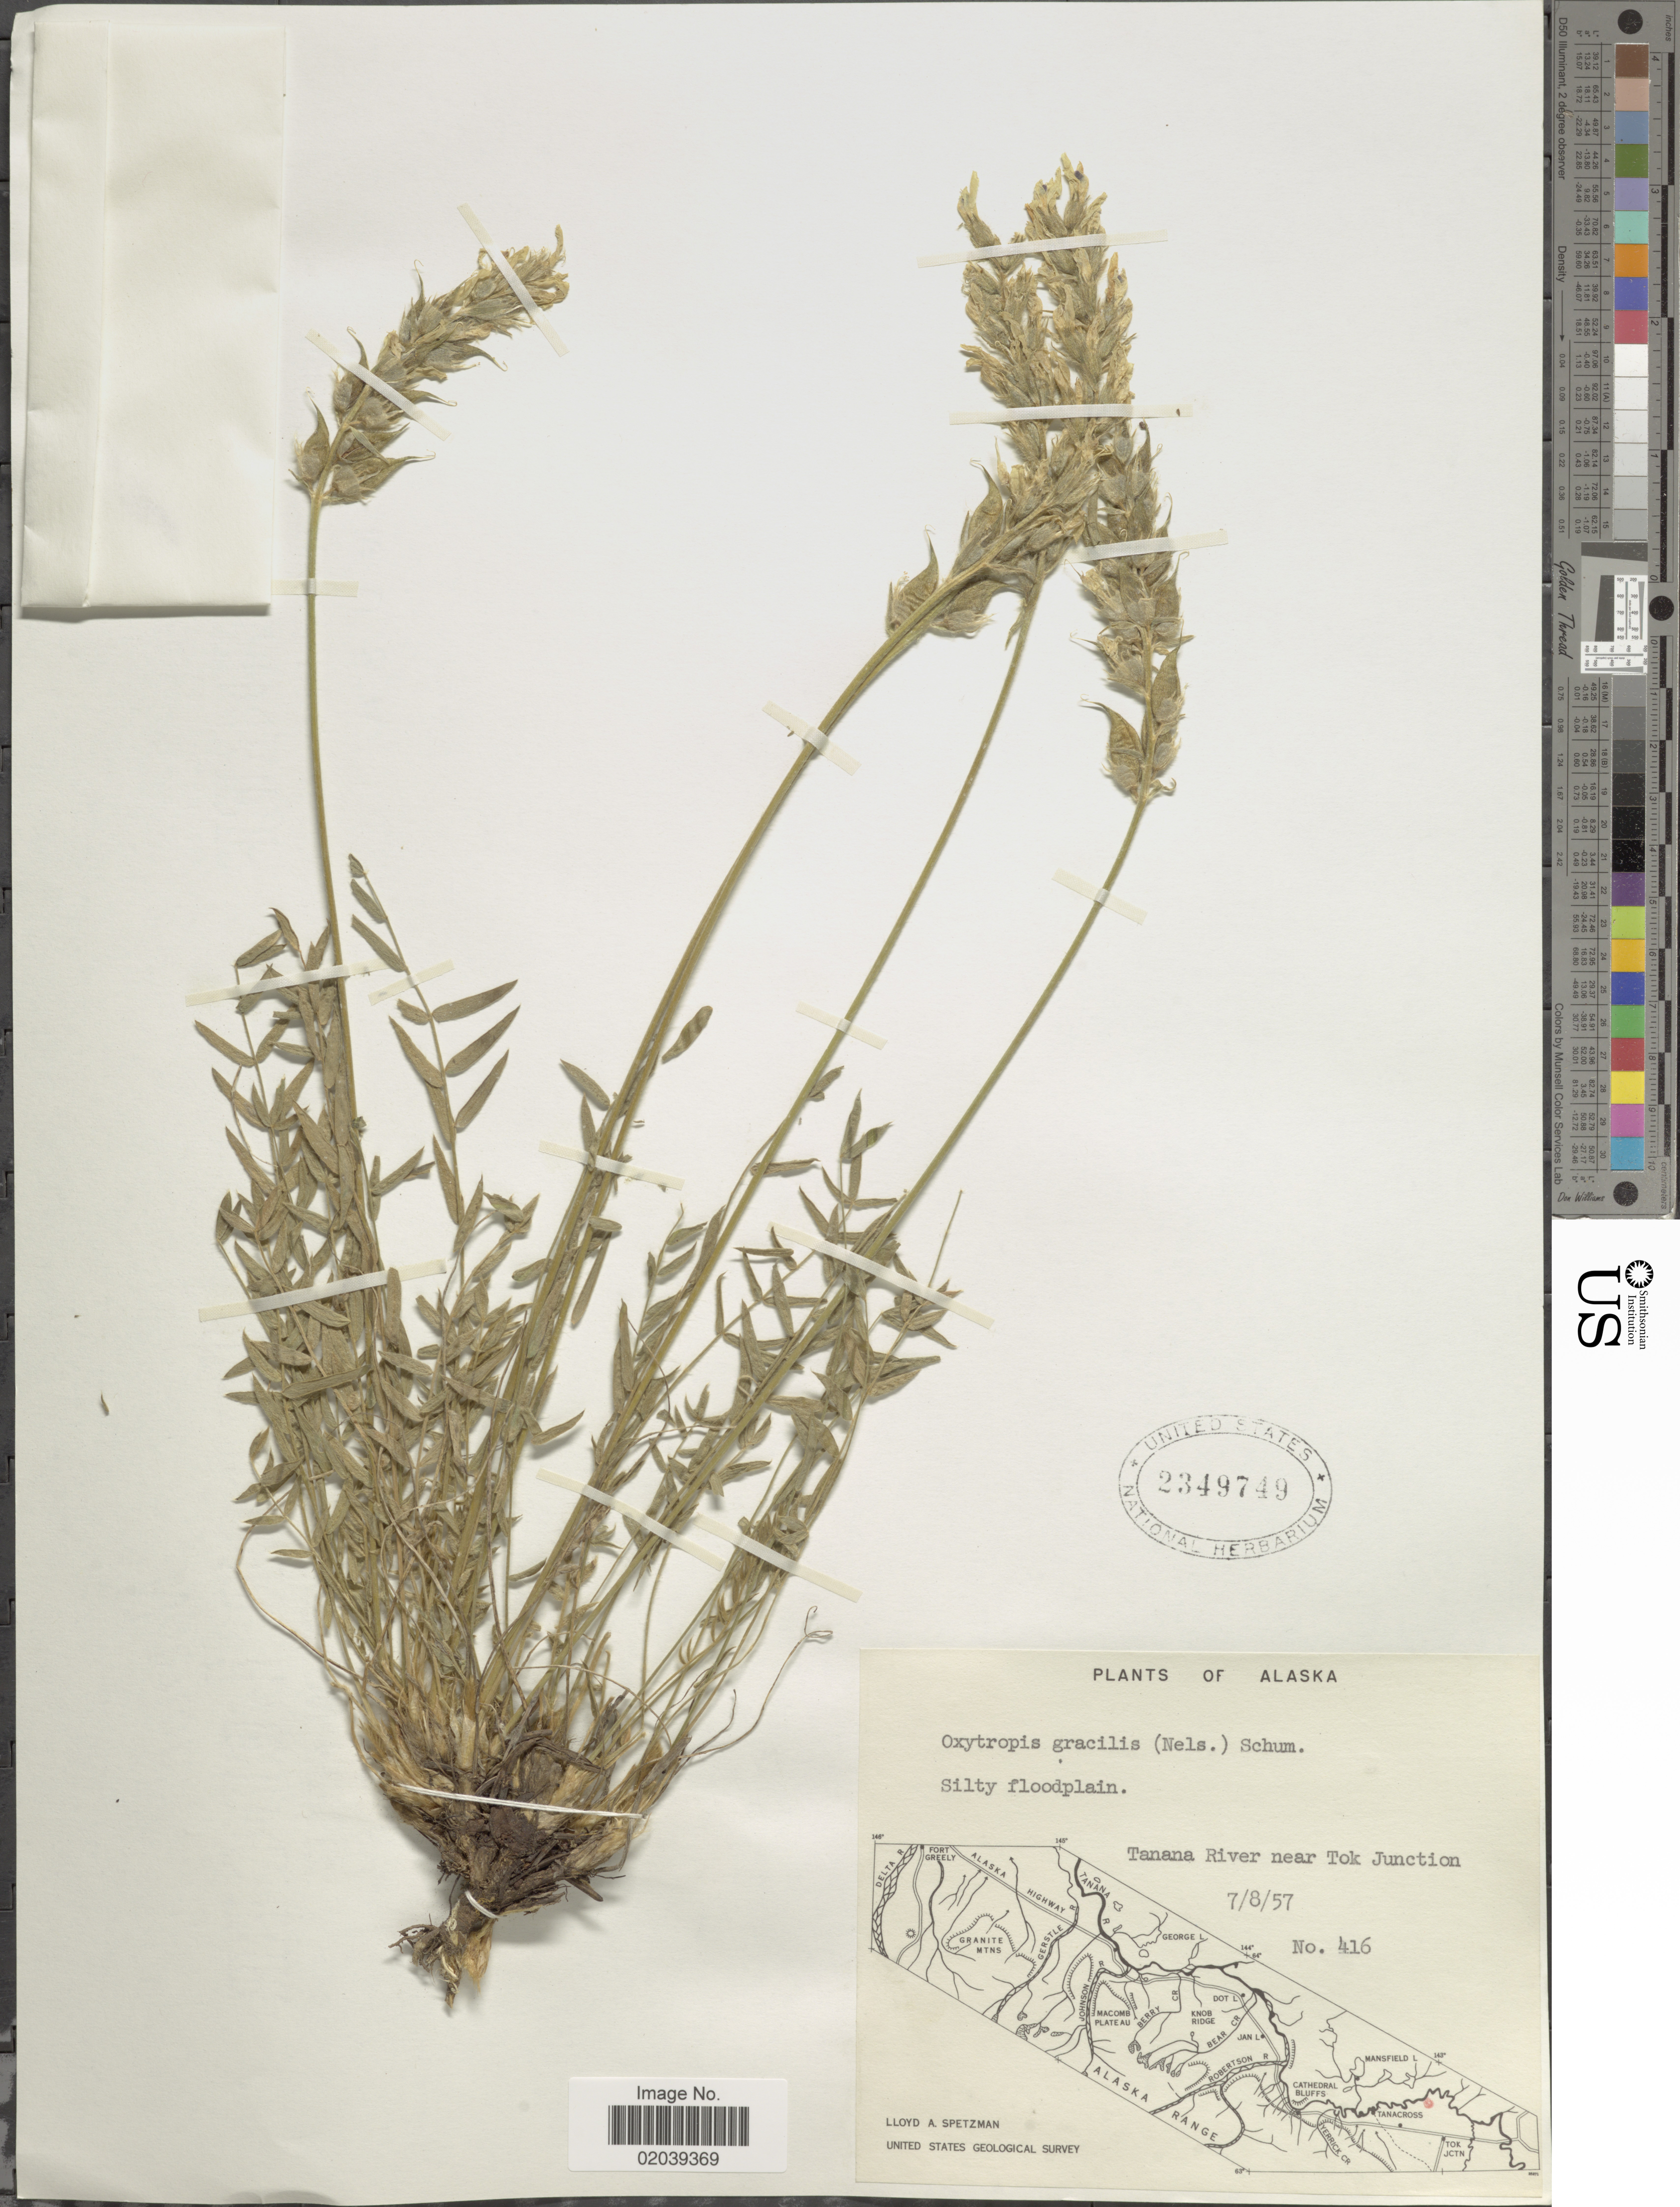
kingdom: Plantae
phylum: Tracheophyta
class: Magnoliopsida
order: Fabales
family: Fabaceae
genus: Oxytropis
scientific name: Oxytropis campestris var. gracilis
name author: (A. Nelson) Barneby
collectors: L. Spetzman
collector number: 416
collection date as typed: Transcribed d/m/y: 8/7/57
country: United States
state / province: Alaska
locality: Tanana River near Tok Junction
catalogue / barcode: US 2349749